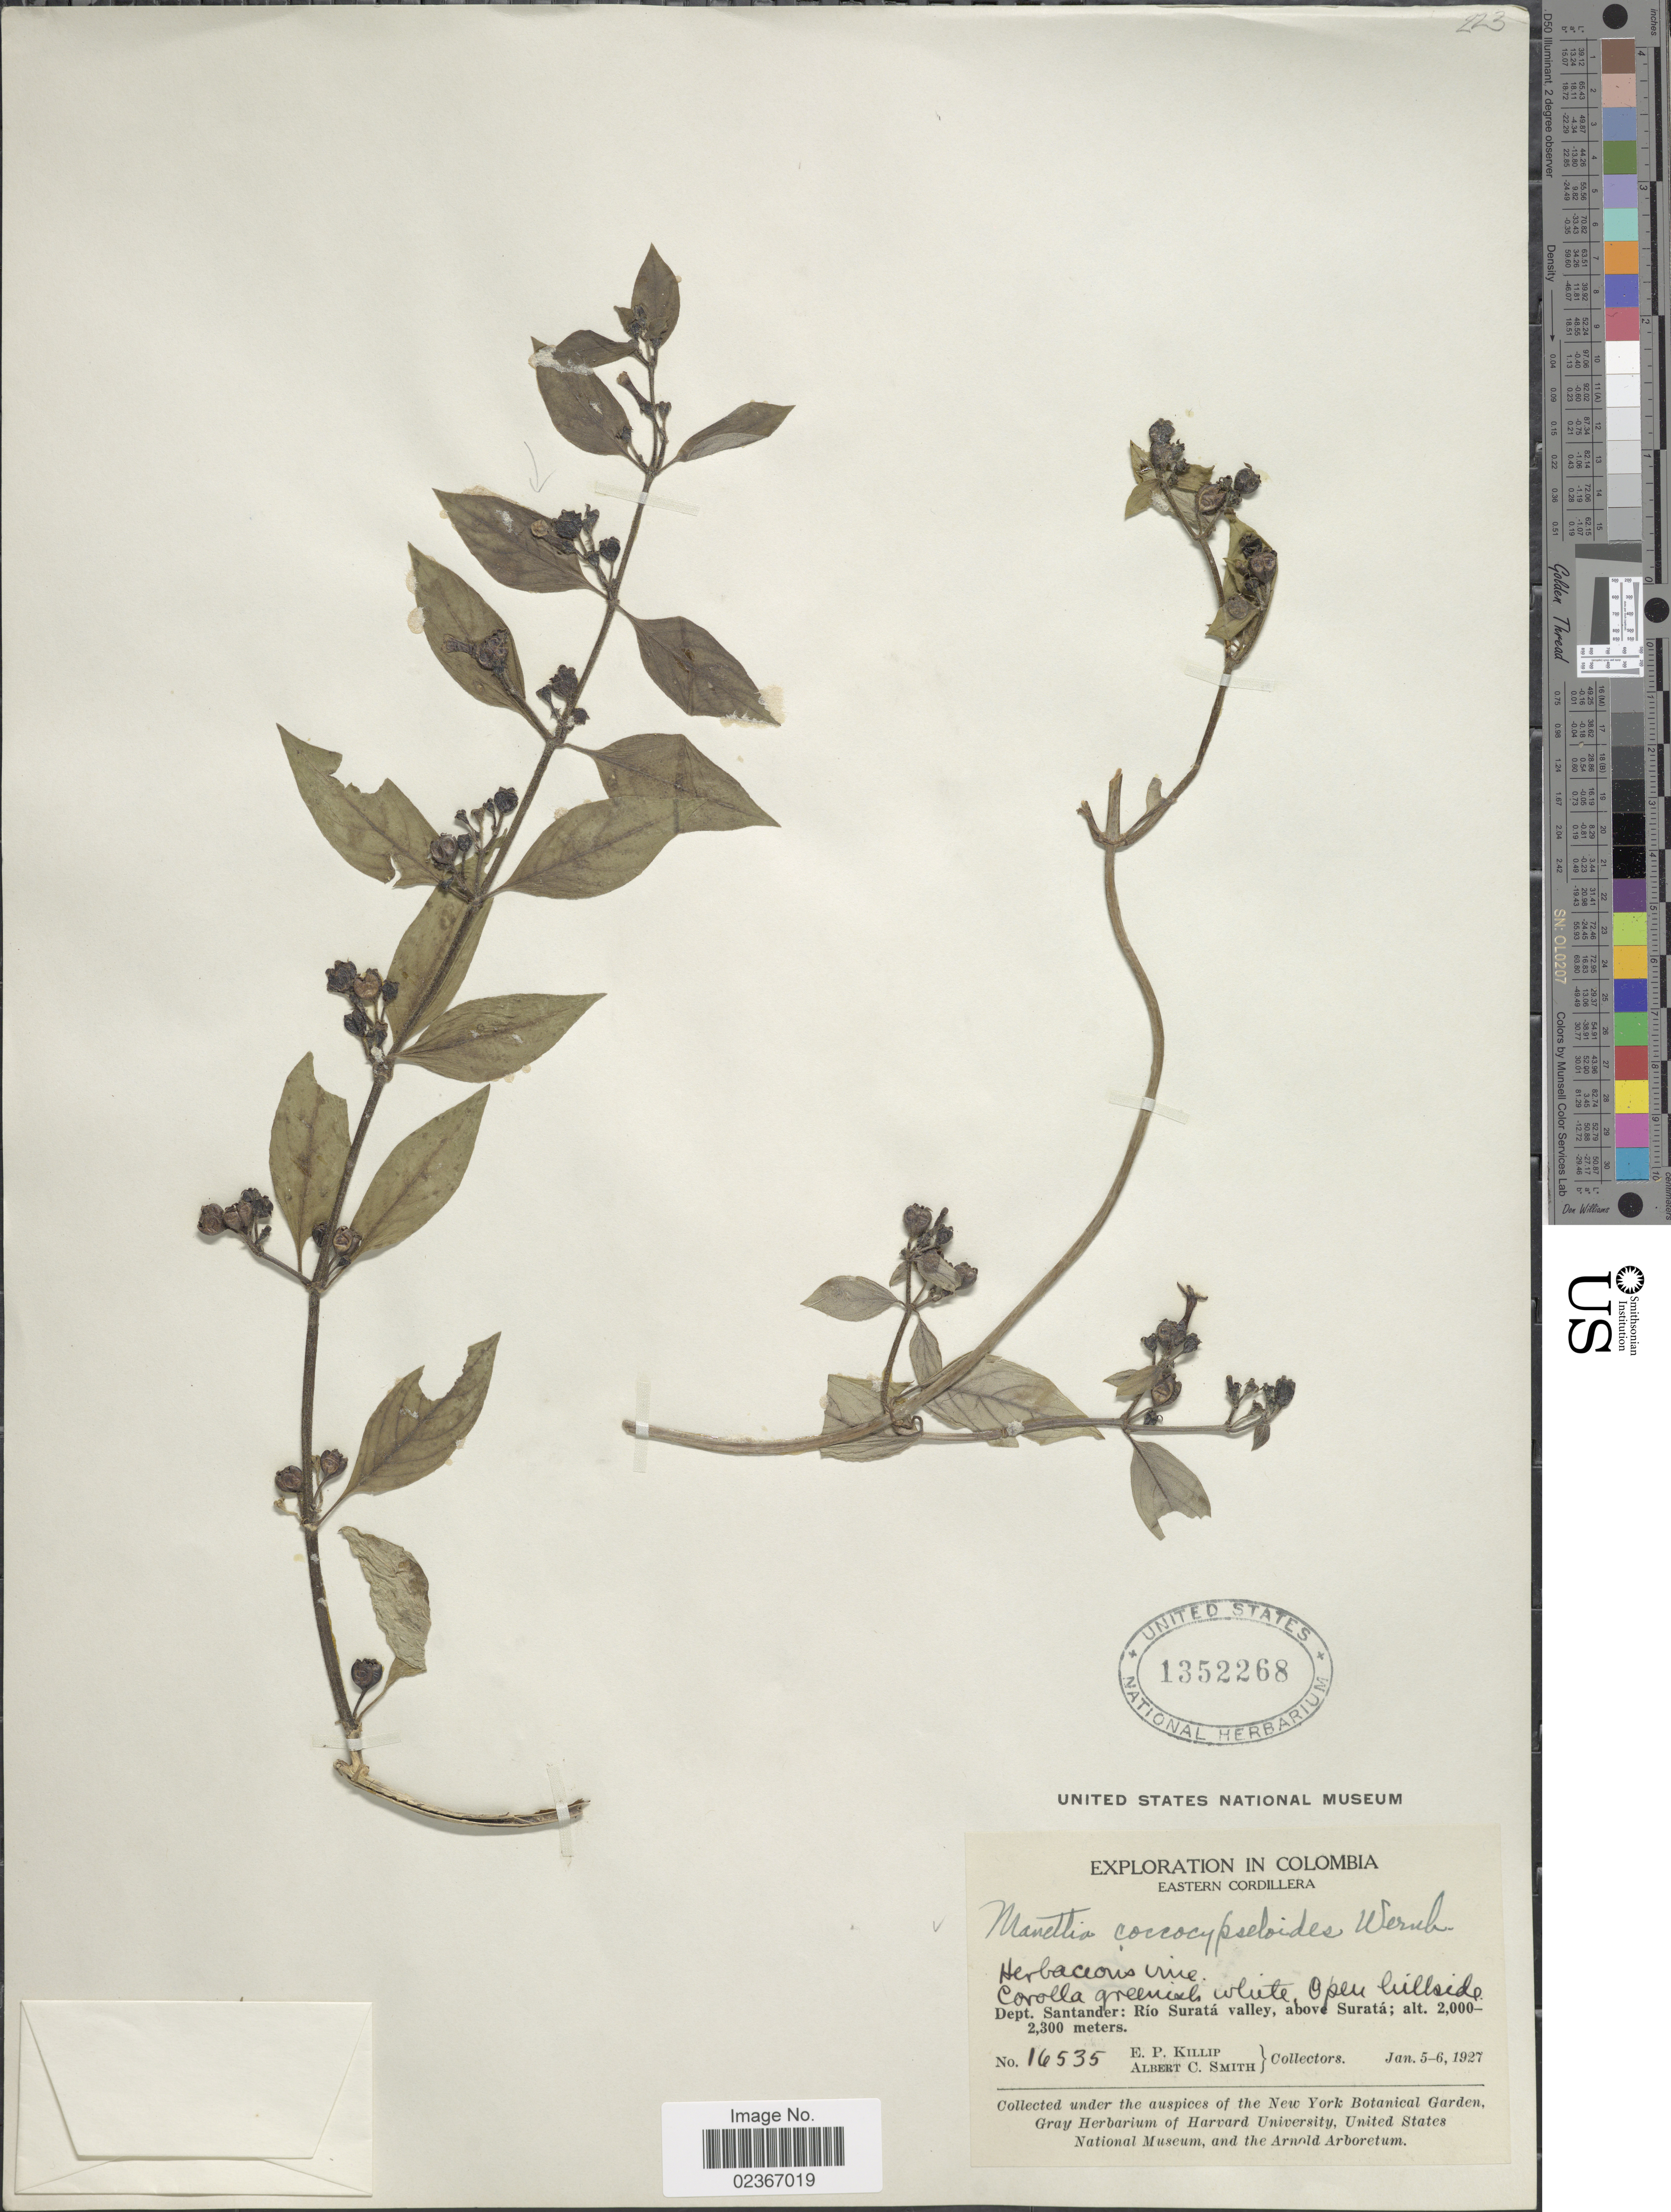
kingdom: Plantae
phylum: Tracheophyta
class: Magnoliopsida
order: Gentianales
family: Rubiaceae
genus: Manettia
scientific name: Manettia coccocypseloides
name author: Wernham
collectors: E. P. Killip & A. C. Smith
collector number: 16535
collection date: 1927-01-05/1927-01-06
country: Colombia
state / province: Santander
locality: Eastern Cordillera. Dept. Santander: Rio Surata valley, above Surata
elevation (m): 2000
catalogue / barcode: US 1352268